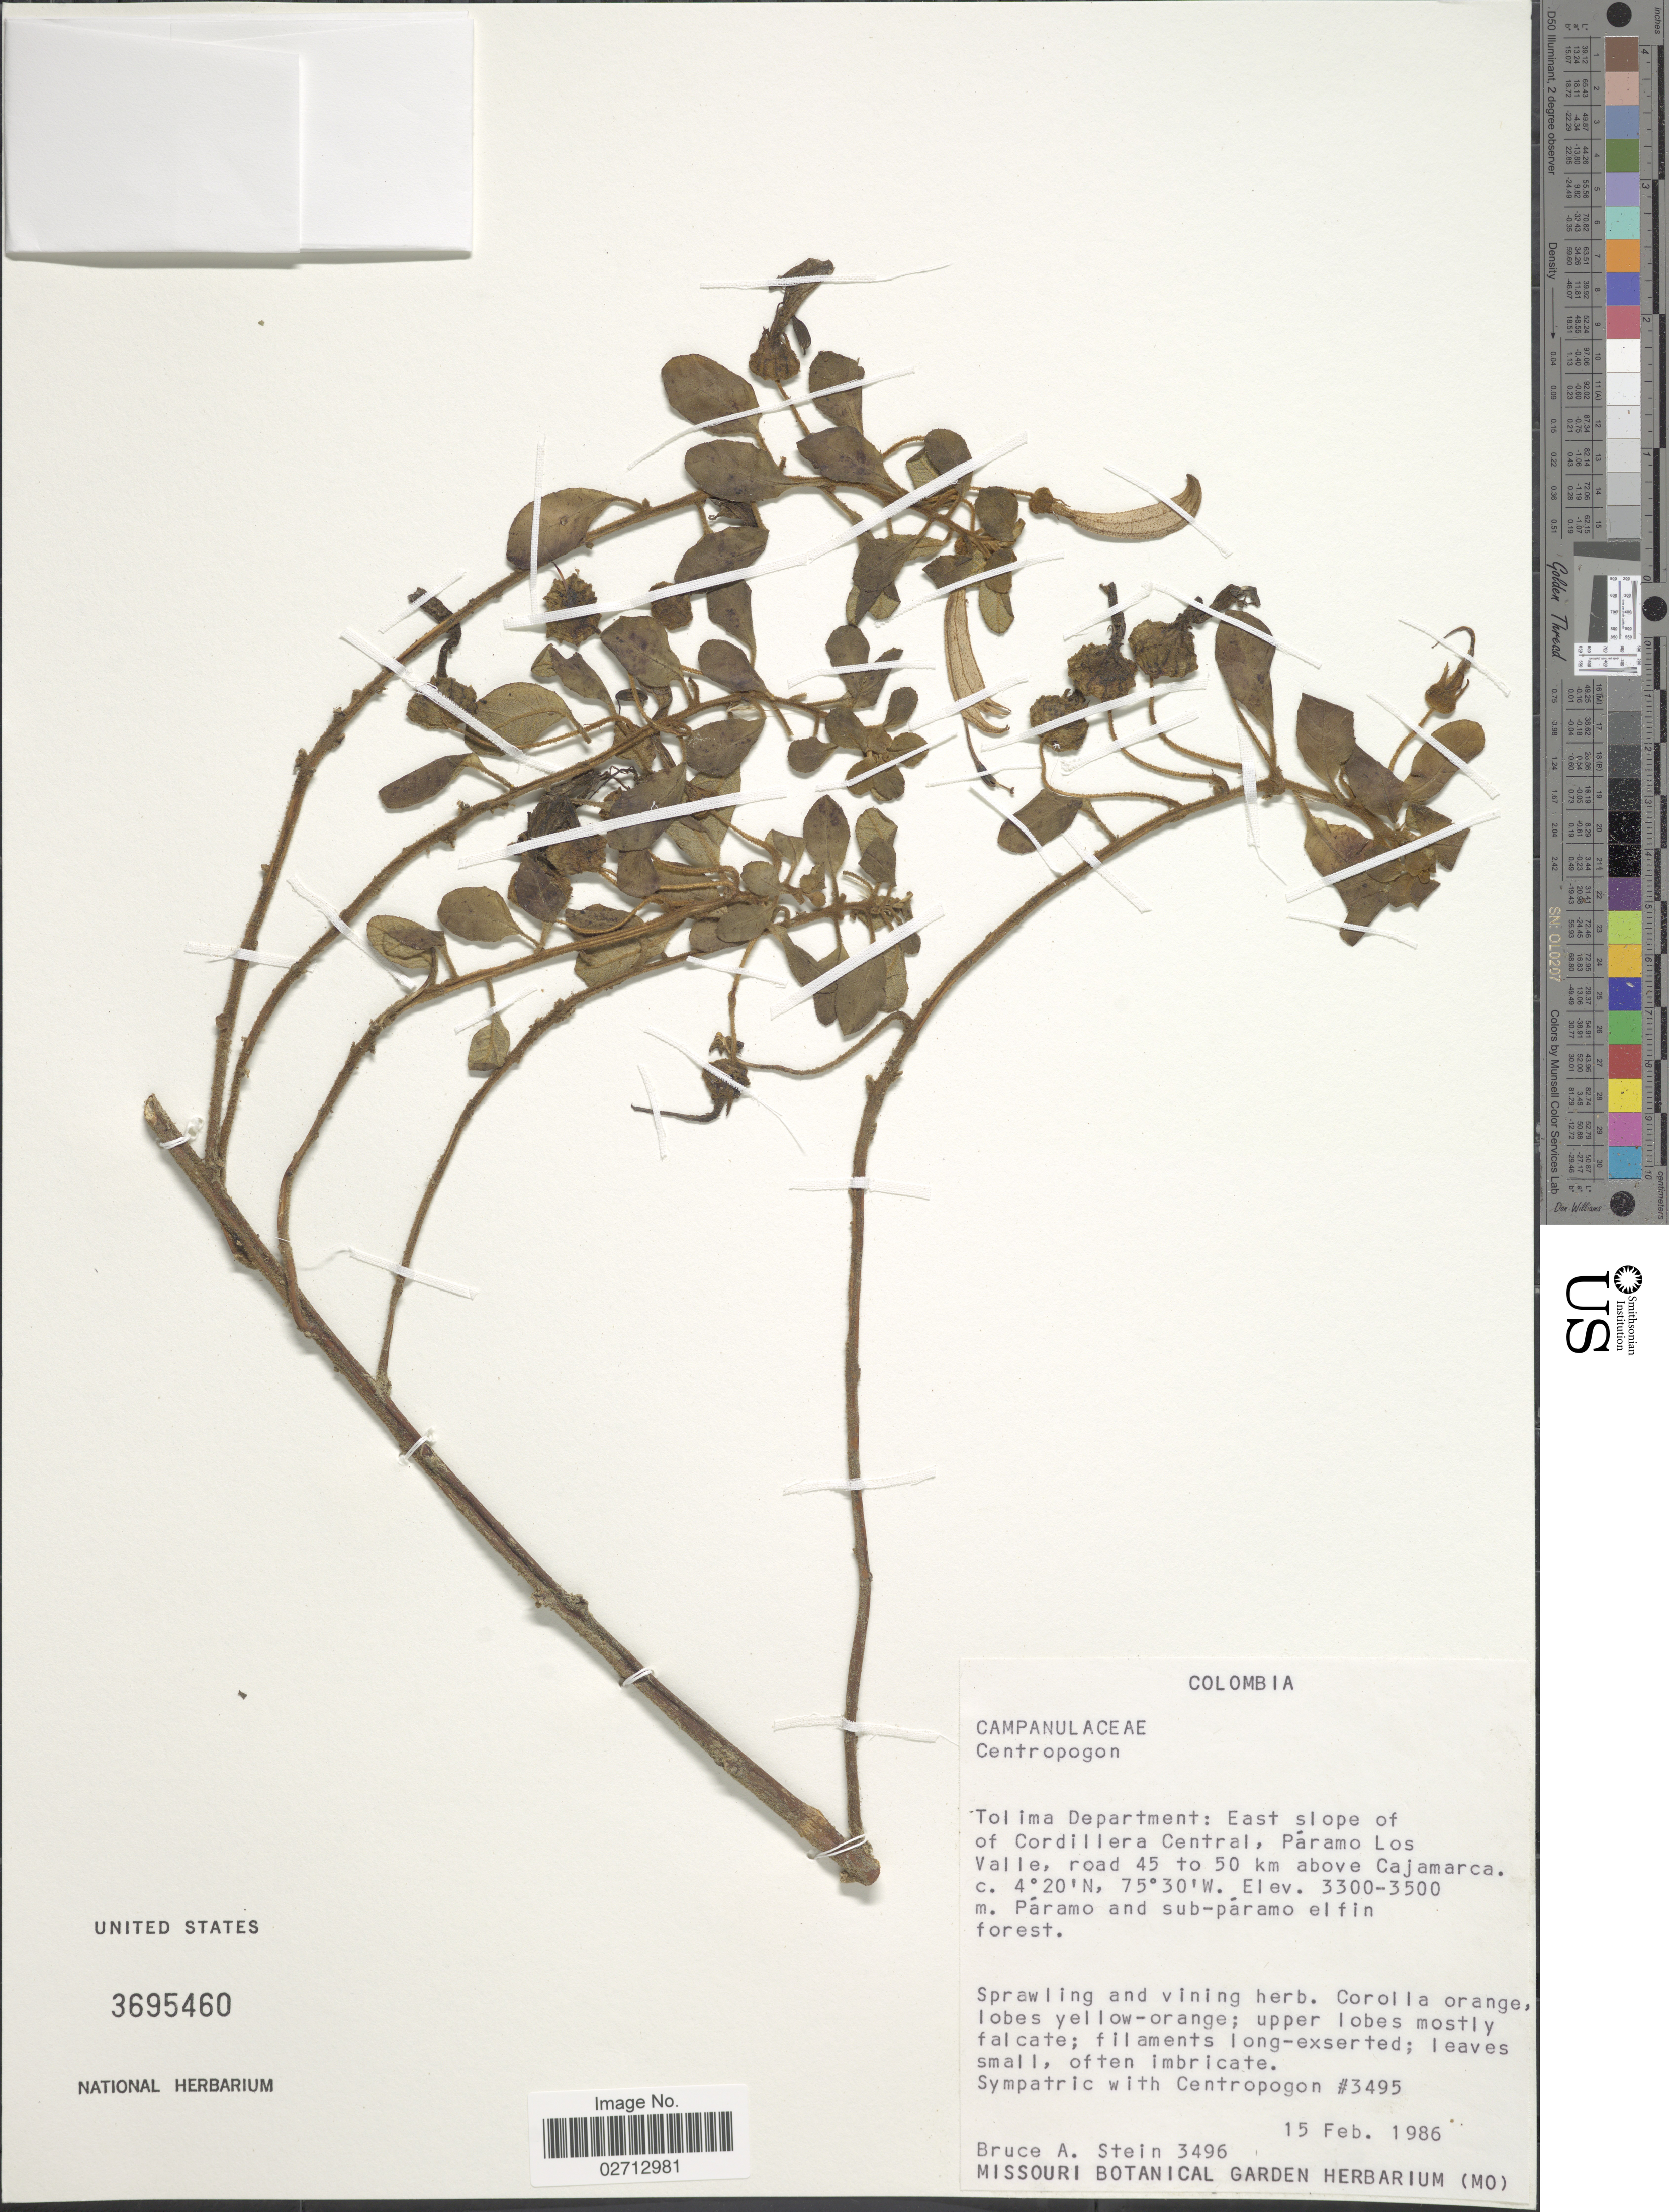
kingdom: Plantae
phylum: Tracheophyta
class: Magnoliopsida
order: Asterales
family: Campanulaceae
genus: Centropogon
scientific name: Centropogon sp.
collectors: B. A. Stein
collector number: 3496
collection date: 1986-02-15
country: Colombia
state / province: Tolima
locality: East slope of Cordillera Central, Paramo Los Valle, road 45 to 50 km above Cajamarca.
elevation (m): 3300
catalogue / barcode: US 3695460